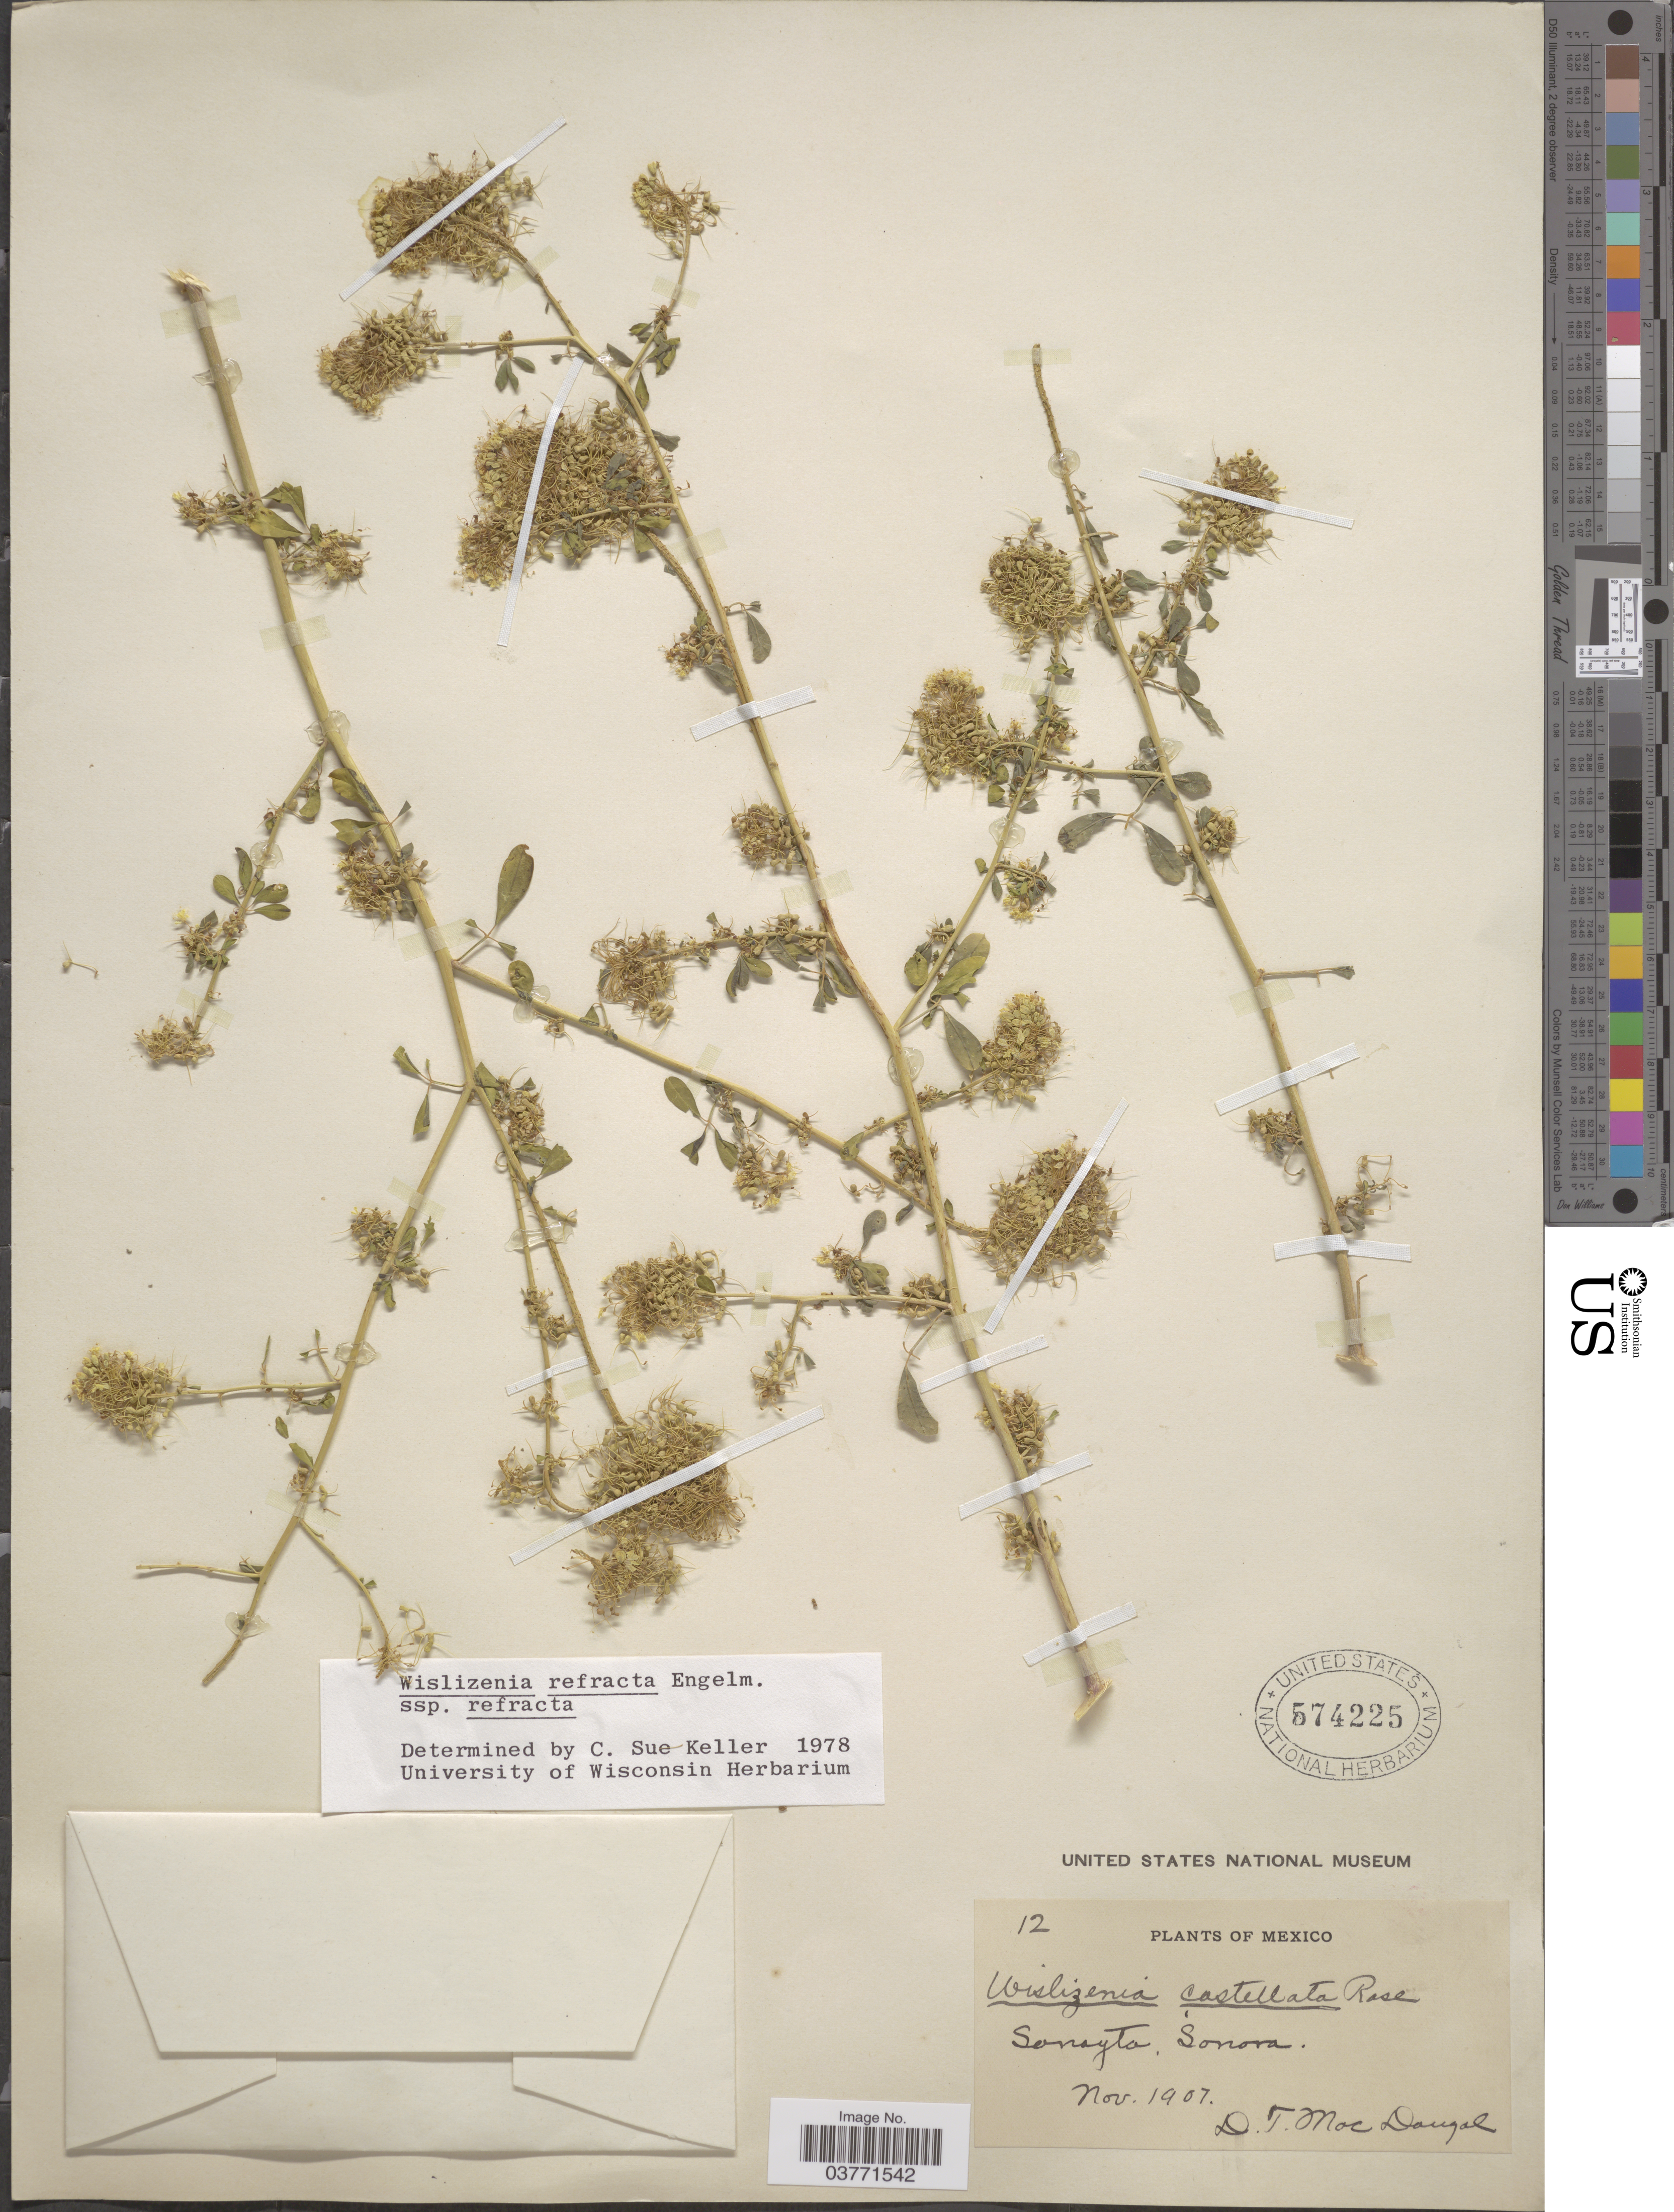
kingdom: Plantae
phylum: Tracheophyta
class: Magnoliopsida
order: Brassicales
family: Cleomaceae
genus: Cleomella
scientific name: Cleomella refracta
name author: (Engelm.) J.C. Hall & Roalson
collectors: D. T. MacDougal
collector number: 12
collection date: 1907-11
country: Mexico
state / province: Sonora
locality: Sonayta.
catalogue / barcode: US 574225